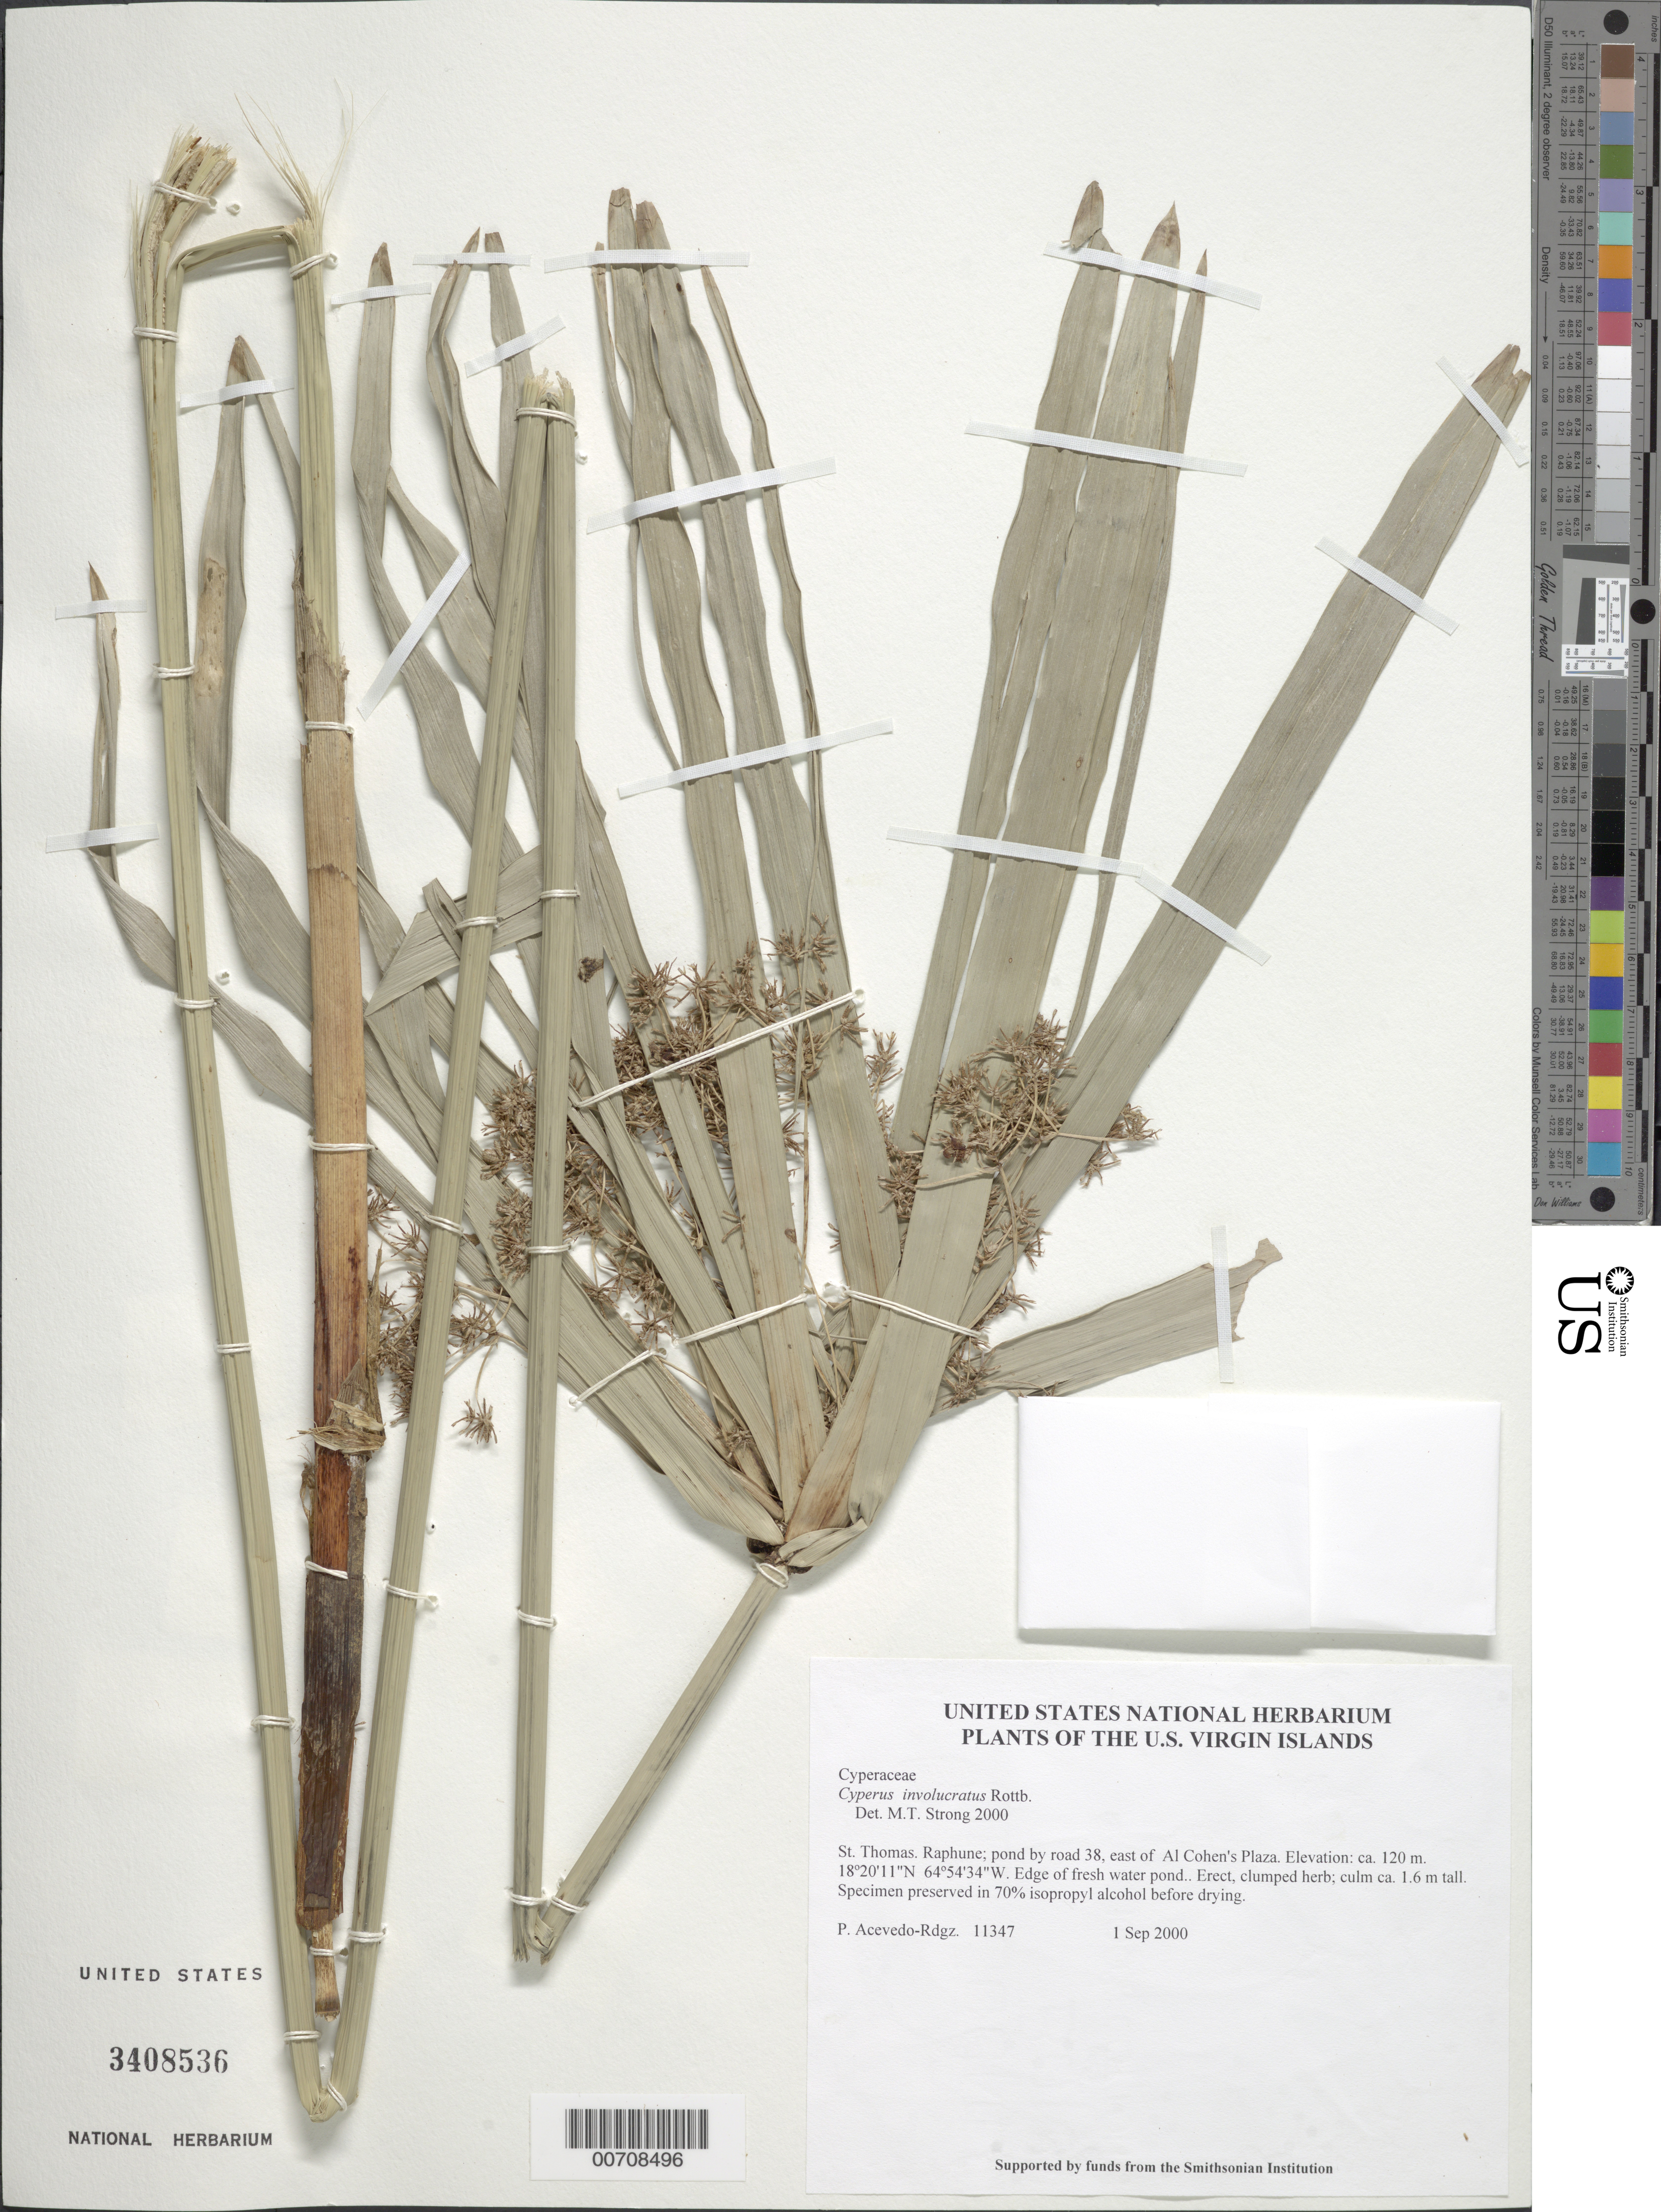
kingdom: Plantae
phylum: Tracheophyta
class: Liliopsida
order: Poales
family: Cyperaceae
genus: Cyperus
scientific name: Cyperus involucratus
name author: Rottb.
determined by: Strong, M. T., (US), Smithsonian Institution - National Museum of Natural History (UNITED STATES)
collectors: P. Acevedo-Rodr.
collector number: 11347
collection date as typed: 01 Sep 2000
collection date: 2000-09-01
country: U.S. Virgin Islands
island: St. Thomas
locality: Raphune; pond by road 38, east of Al Cohen's Plaza.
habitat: Edge of fresh water pond.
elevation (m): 120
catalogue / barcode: US 3408536